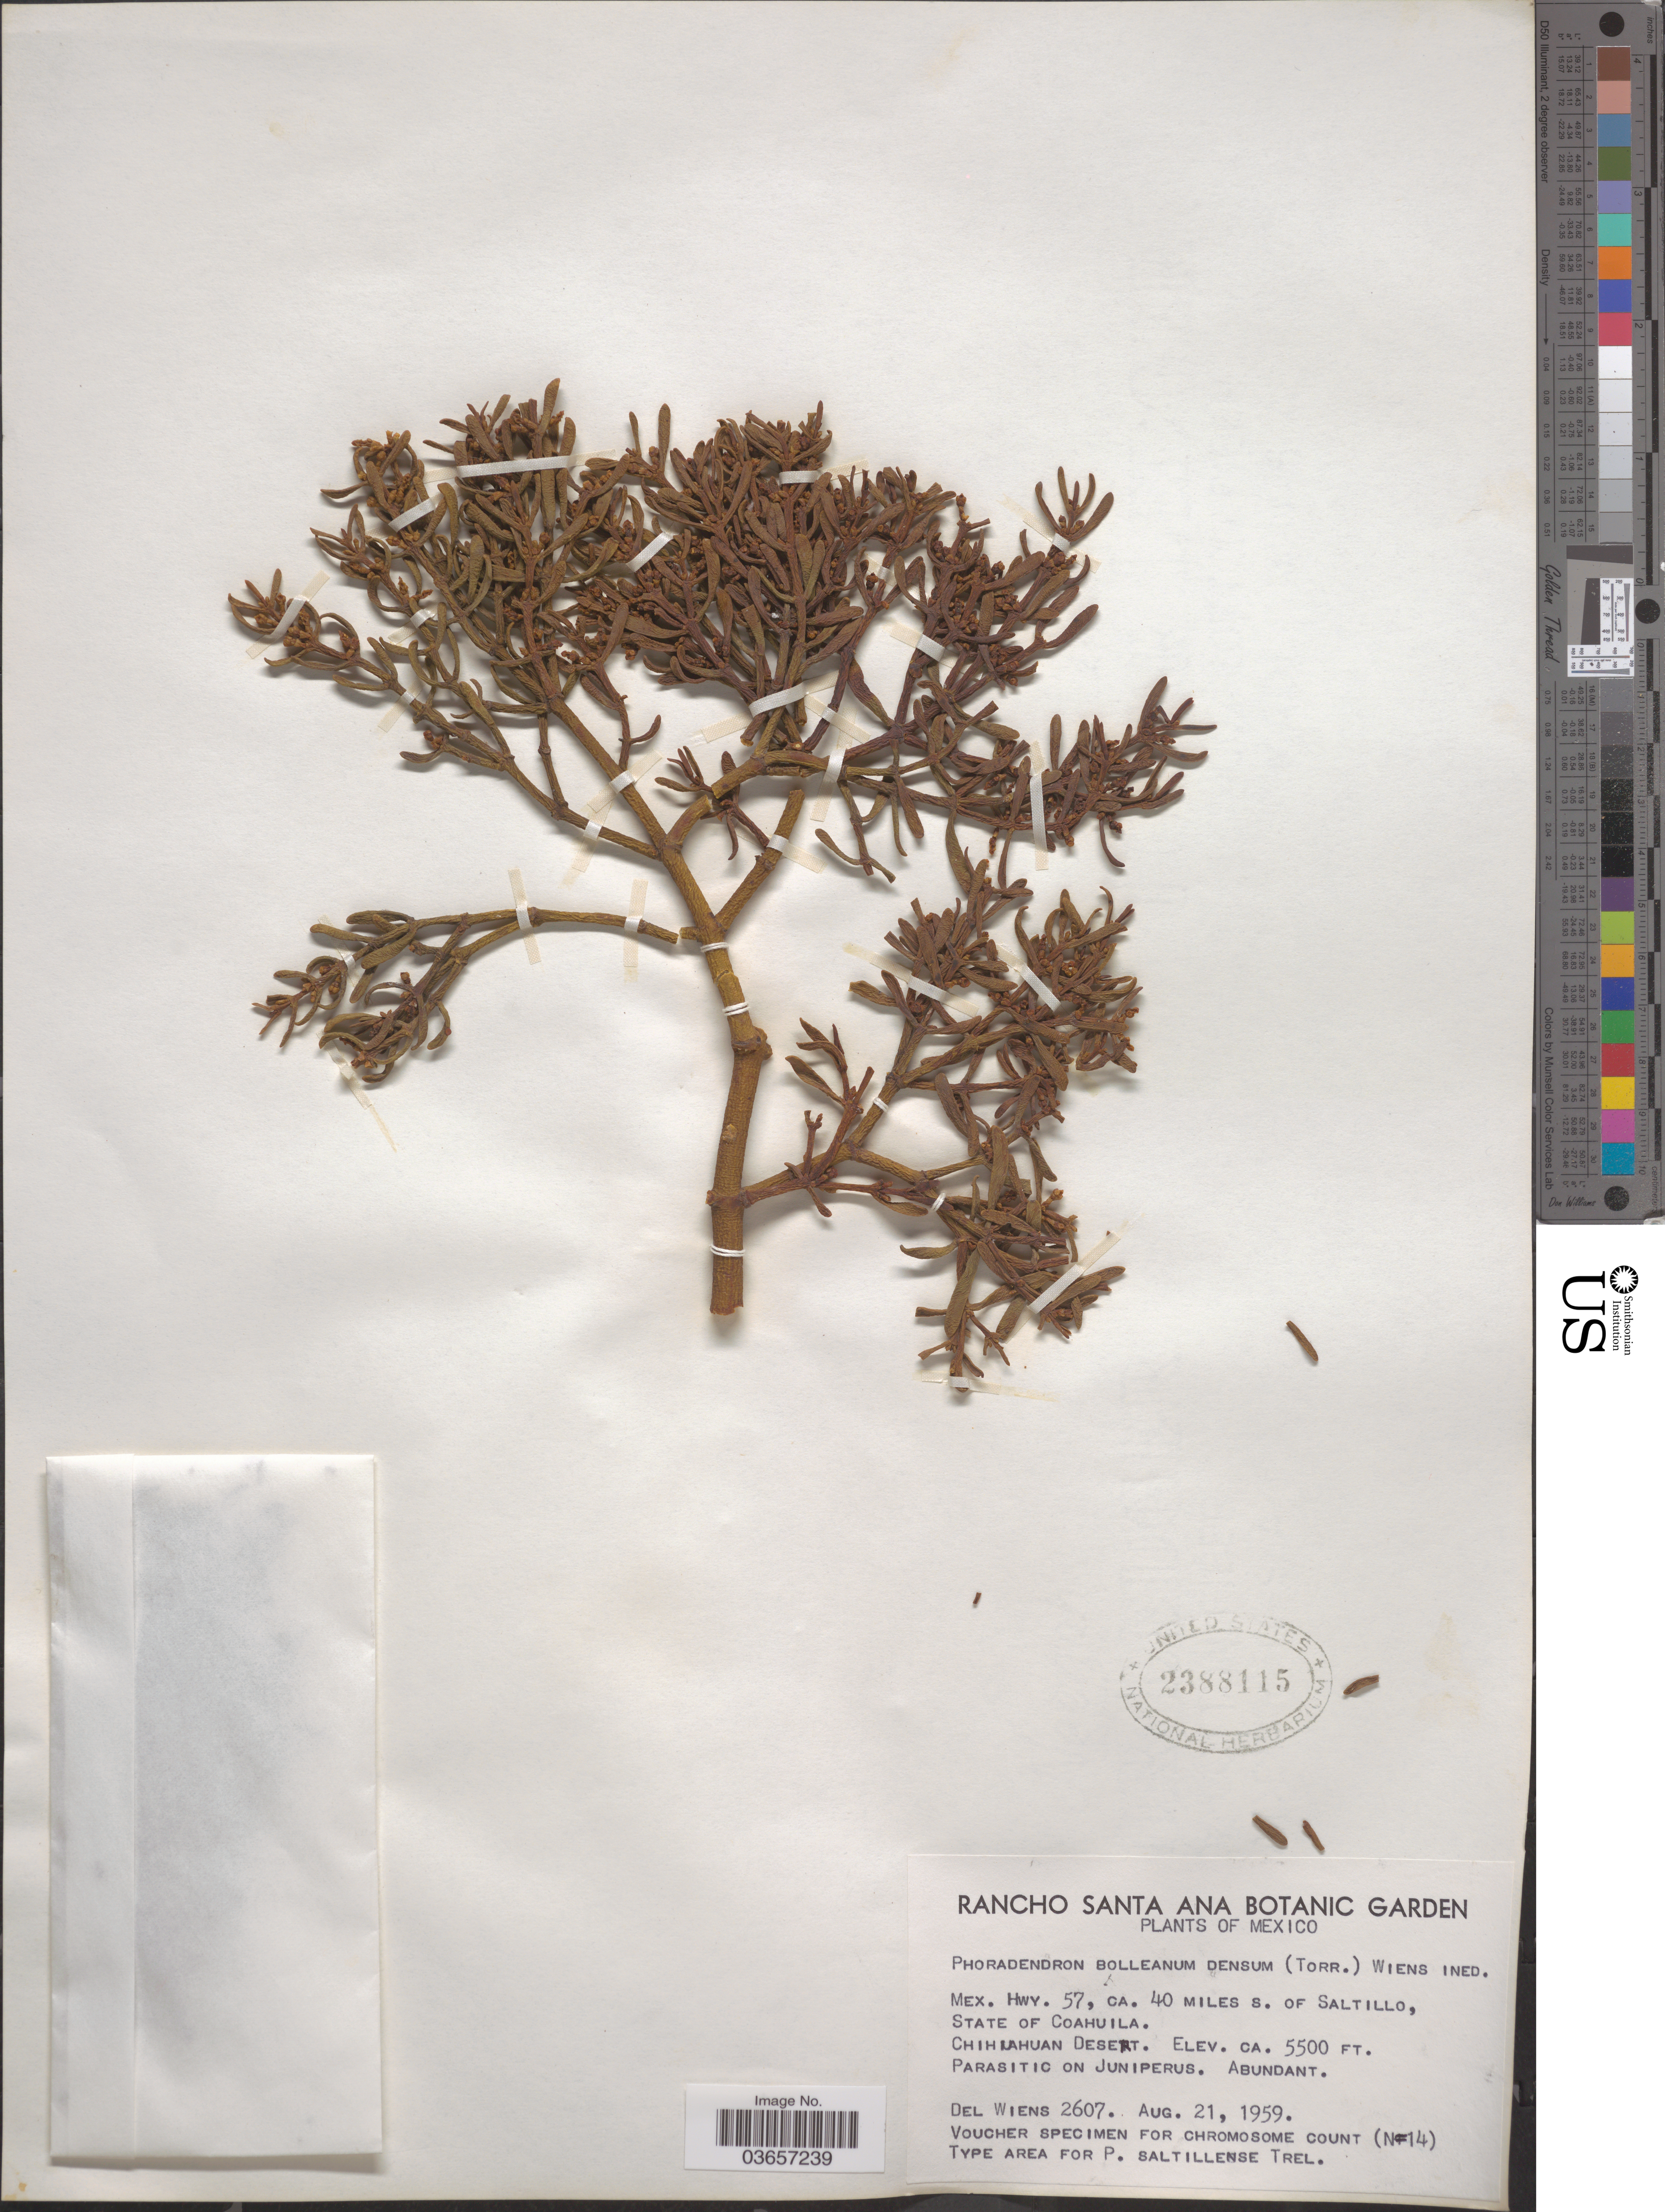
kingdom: Plantae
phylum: Tracheophyta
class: Magnoliopsida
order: Santalales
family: Viscaceae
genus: Phoradendron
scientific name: Phoradendron bolleanum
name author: (Seem.) Eichler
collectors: D. Wiens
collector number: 2607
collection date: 1959-08-21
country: Mexico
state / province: Coahuila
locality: Mex. Hwy. 57, ca. 40 miles s. of Saltillo. Chihuahuan Desert.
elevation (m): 1676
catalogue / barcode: US 2388115